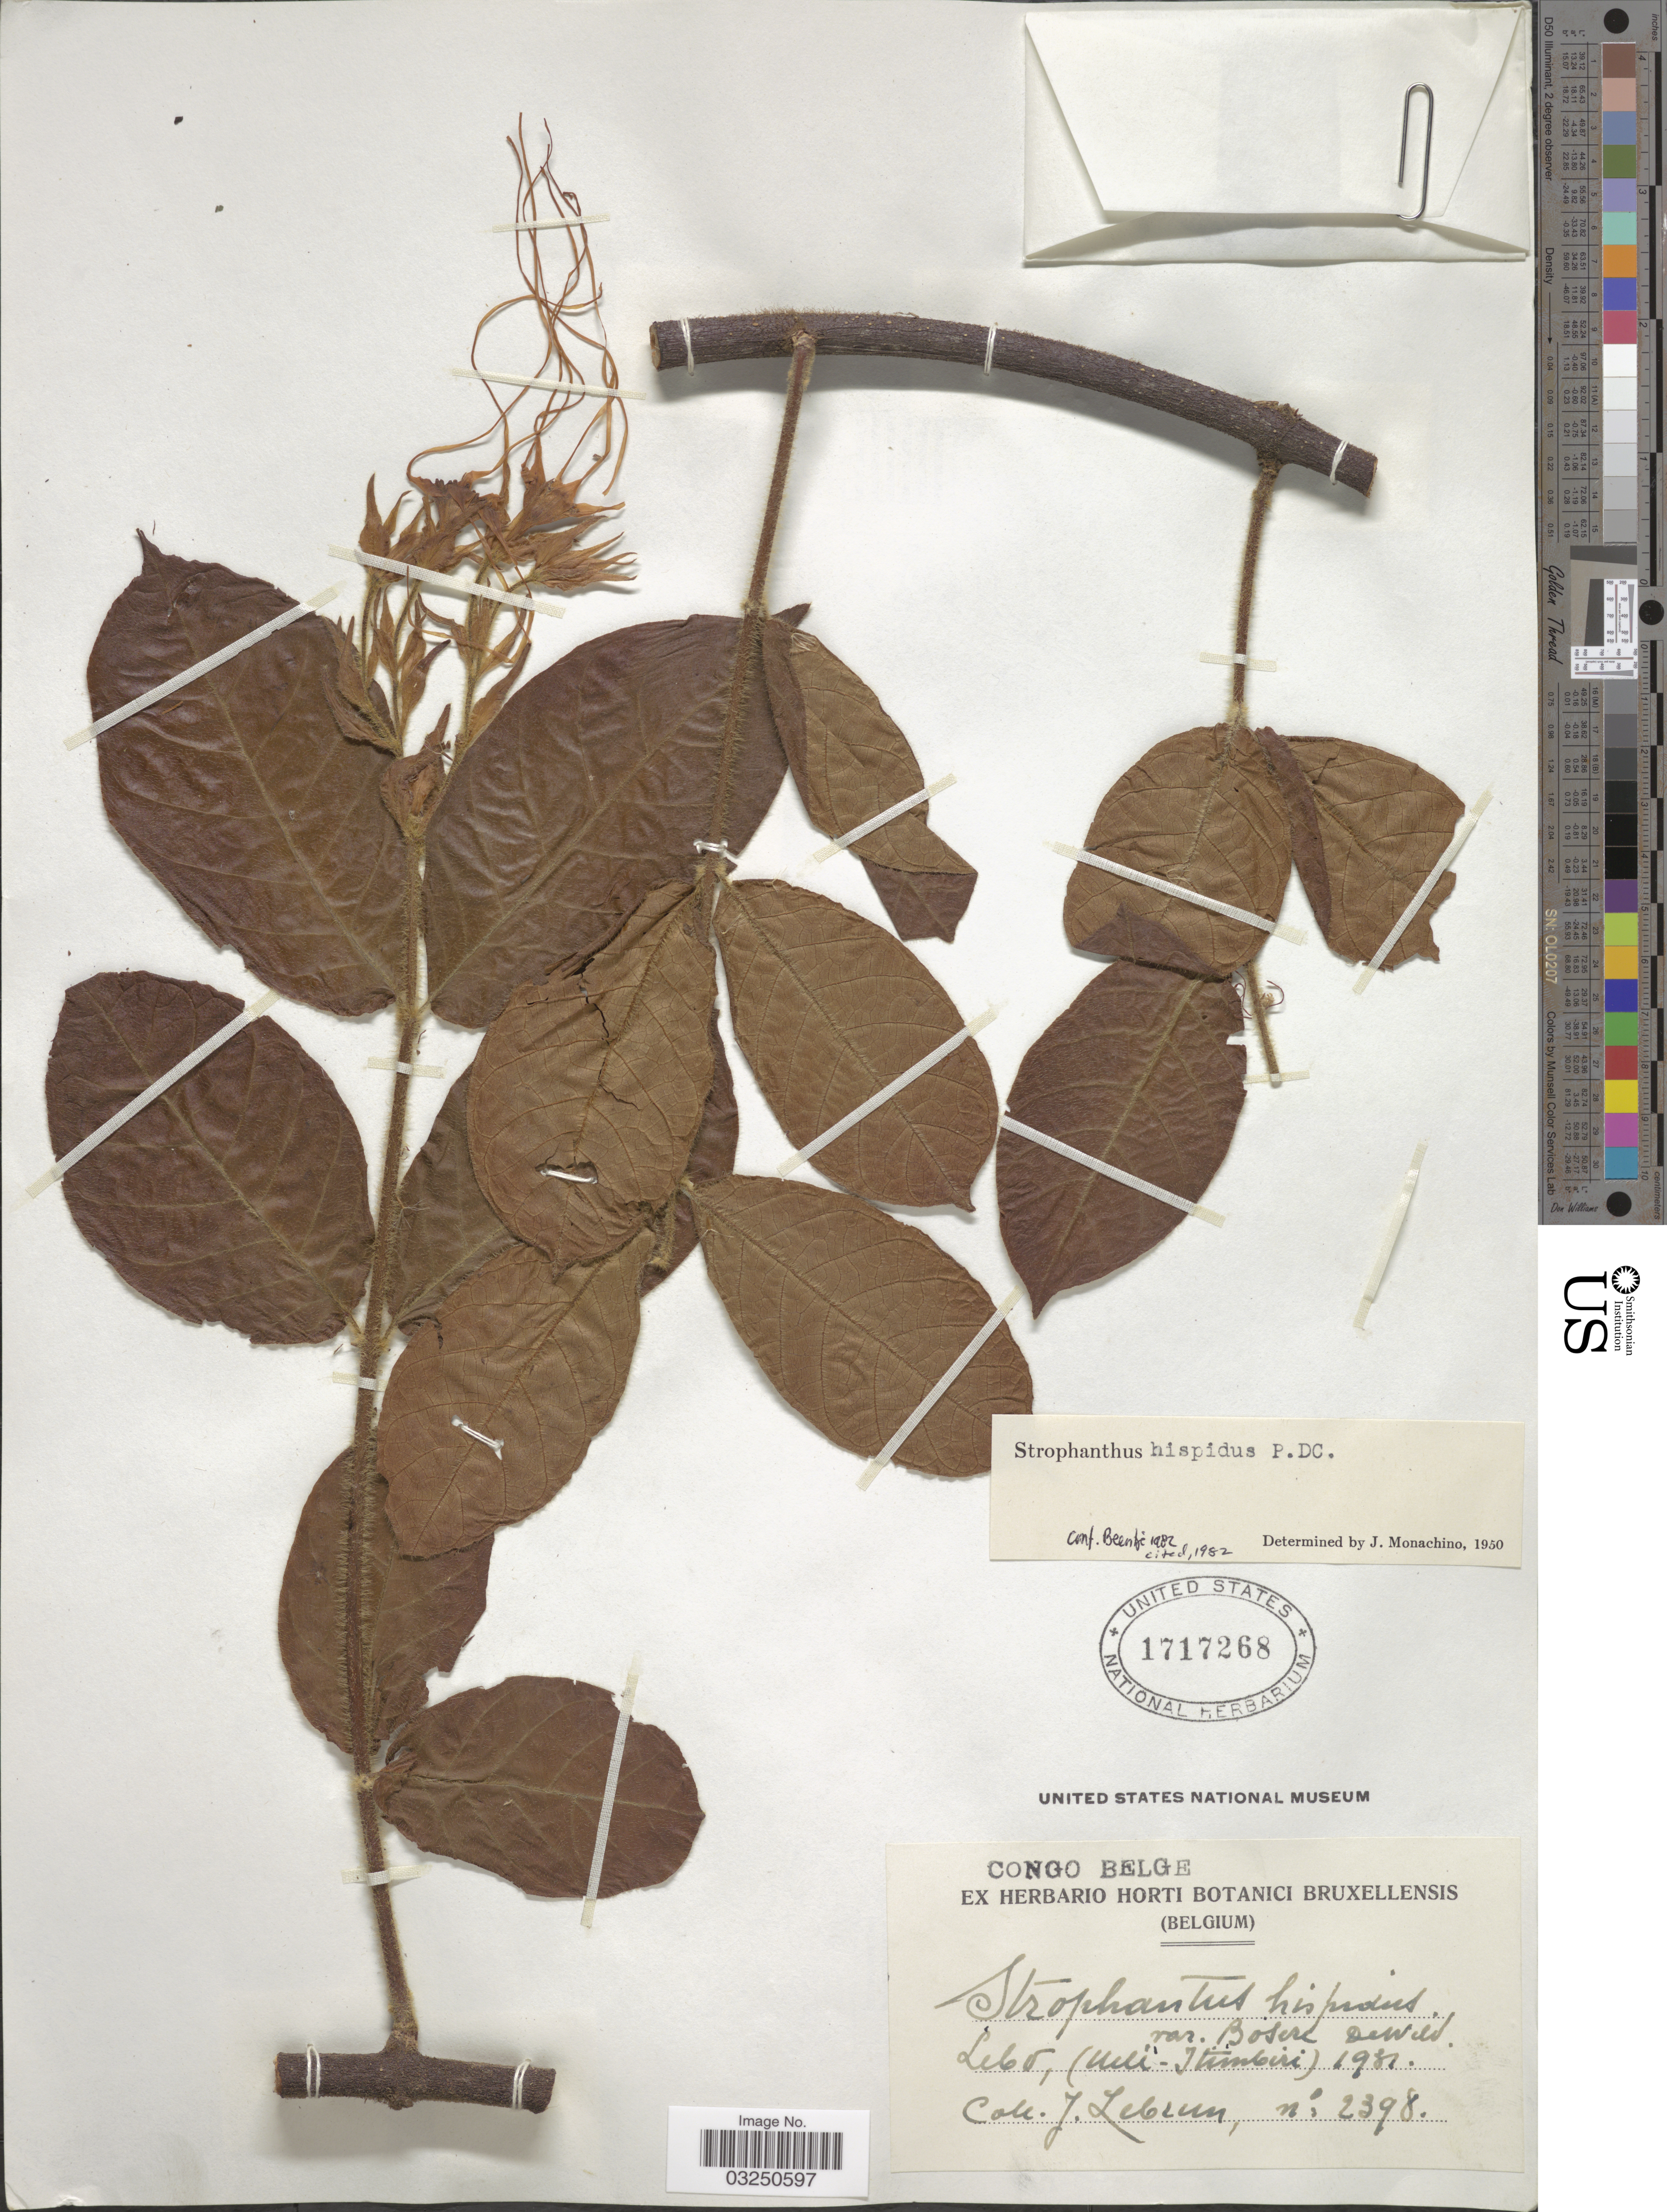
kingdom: Plantae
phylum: Tracheophyta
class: Magnoliopsida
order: Gentianales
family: Apocynaceae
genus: Strophanthus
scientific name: Strophanthus hispidus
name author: DC.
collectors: J. A. Lebrun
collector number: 2398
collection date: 1931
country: Congo, Democratic Republic of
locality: Congo Belge. Lebo, (Ulli-Itimbiri).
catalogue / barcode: US 1717268